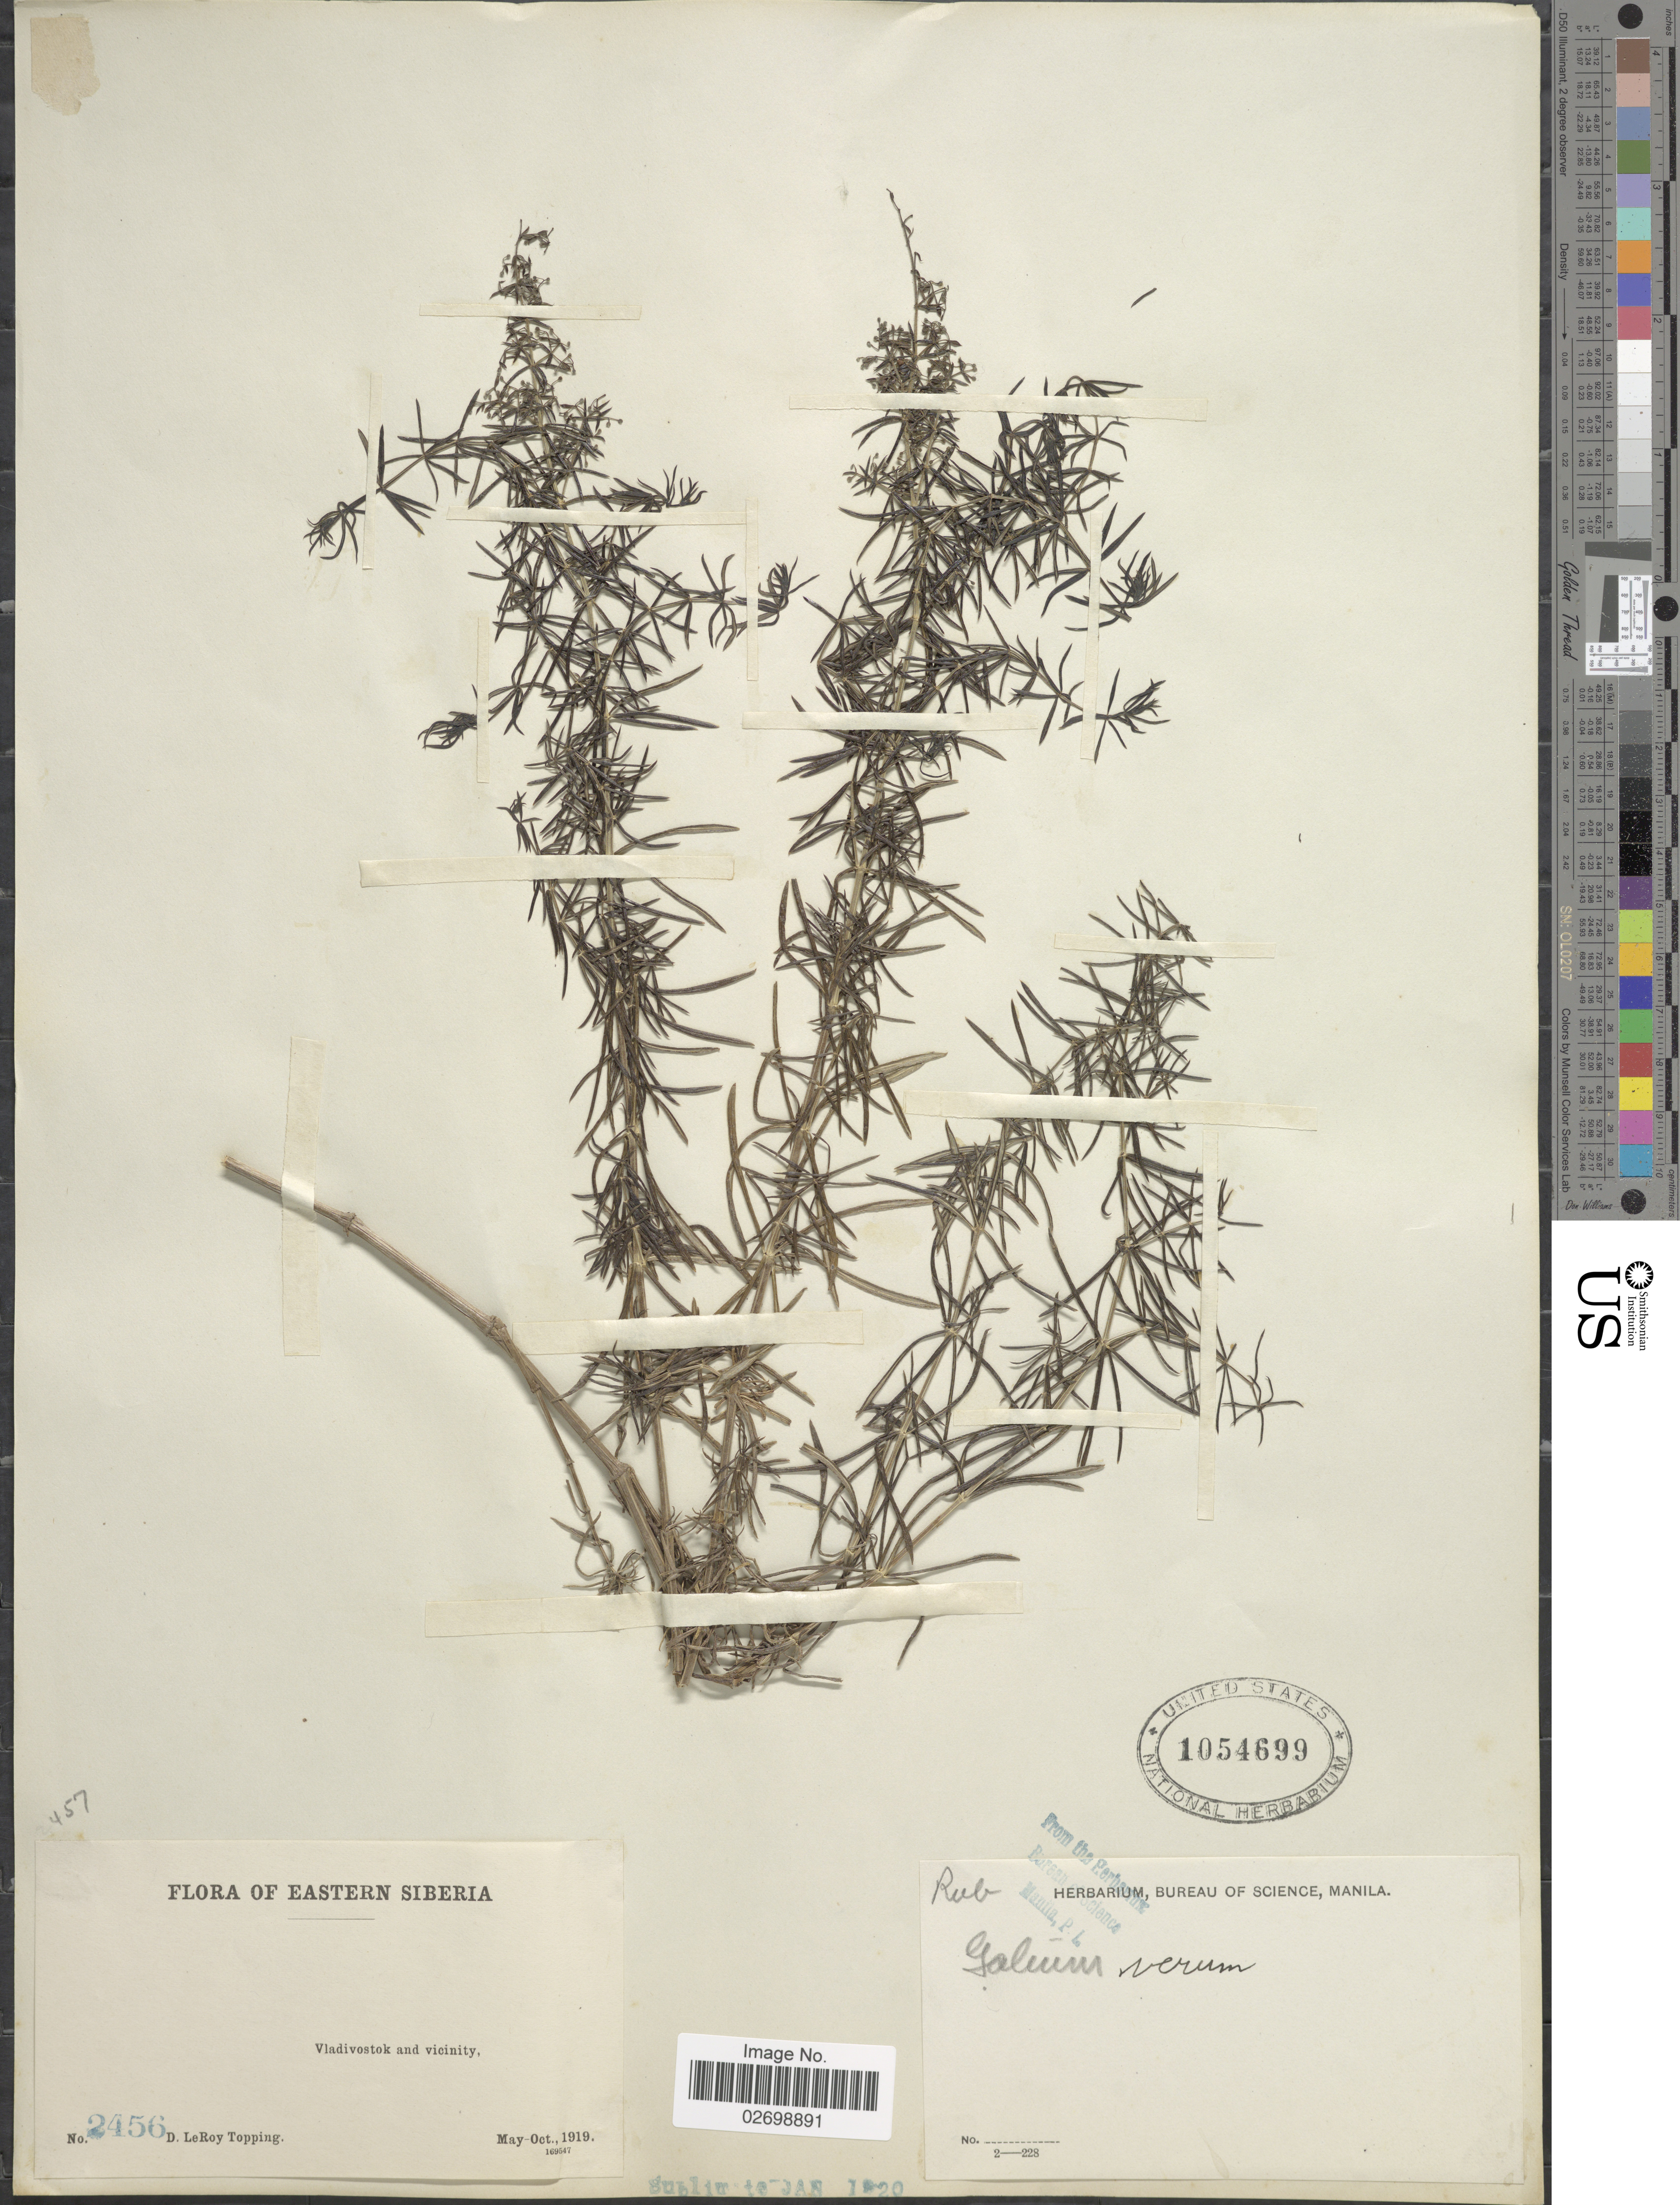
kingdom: Plantae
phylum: Tracheophyta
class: Magnoliopsida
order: Gentianales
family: Rubiaceae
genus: Galium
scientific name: Galium verum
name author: L.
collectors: D. L. Topping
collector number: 2456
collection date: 1919-05/1919-10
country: Russian Federation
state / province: Primorsky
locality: Eastern Siberia. Vladivostok and vicinity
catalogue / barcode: US 1054699